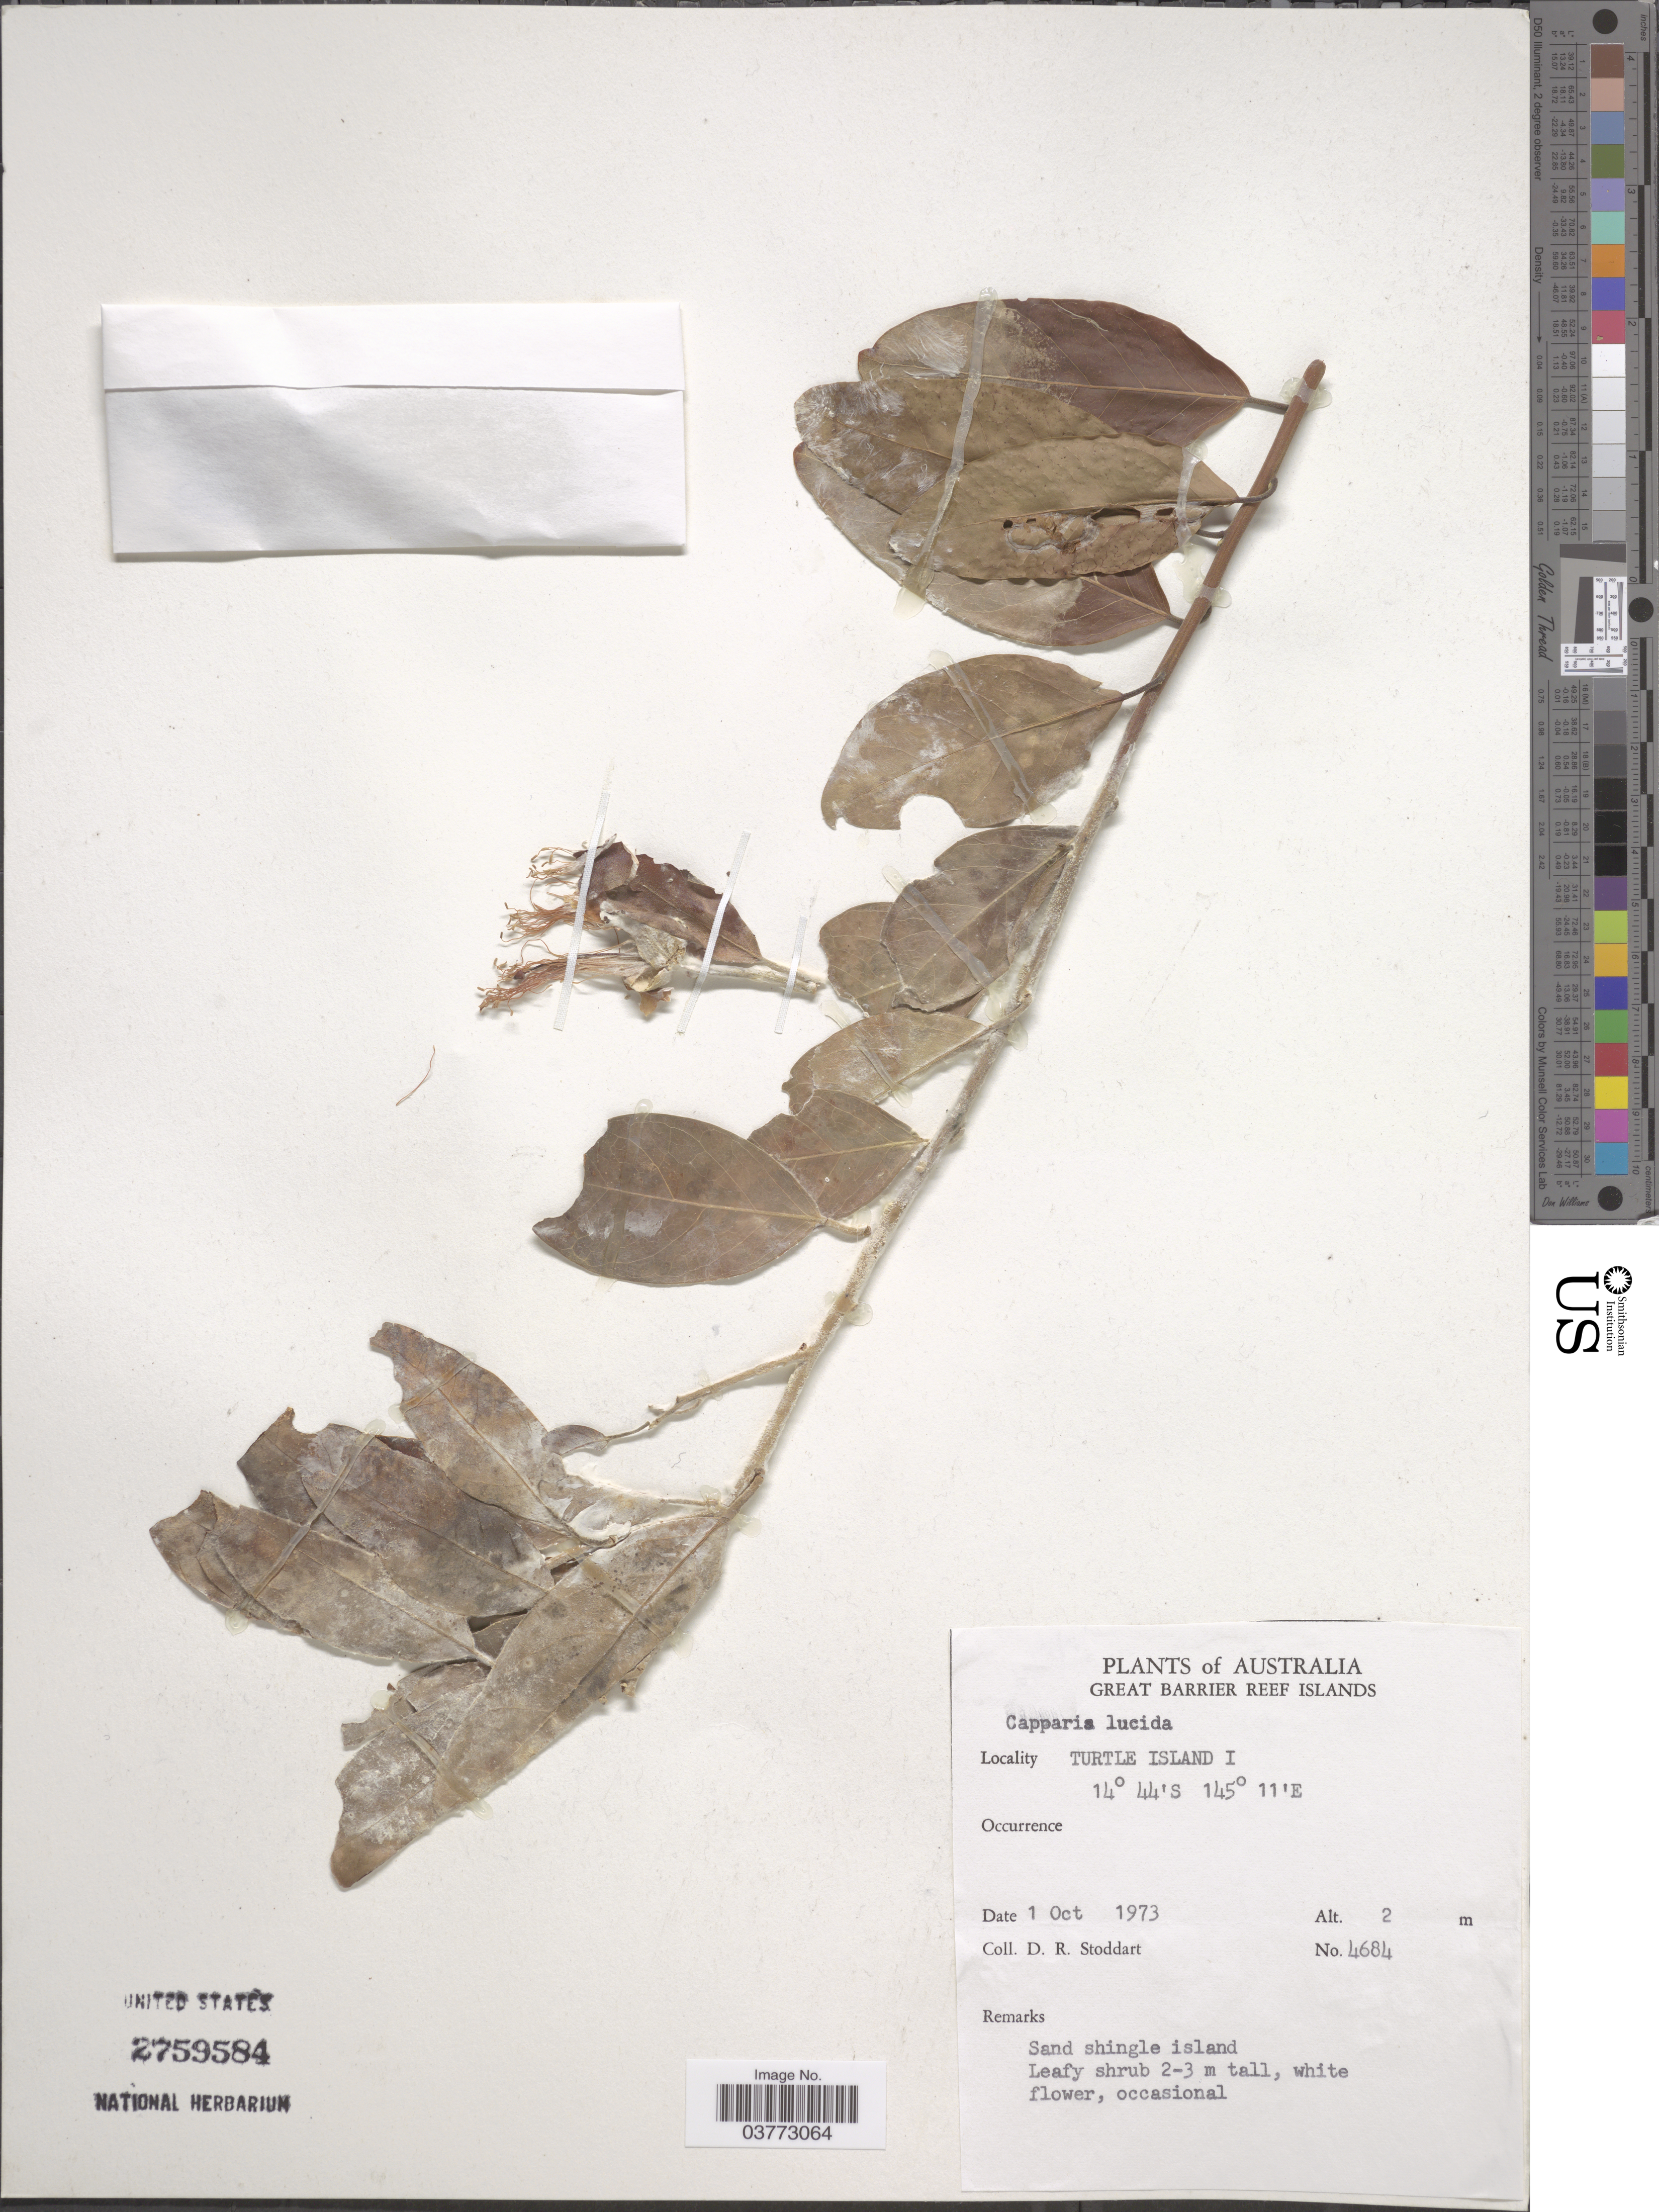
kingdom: Plantae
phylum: Tracheophyta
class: Magnoliopsida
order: Brassicales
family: Capparaceae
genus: Capparis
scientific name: Capparis lucida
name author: (Banks ex DC.) Benth.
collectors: D. R. Stoddart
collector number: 4684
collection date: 1973-10-01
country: Australia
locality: Great Barrier Reef Islands. Turtle Island I.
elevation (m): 2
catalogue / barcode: US 2759584